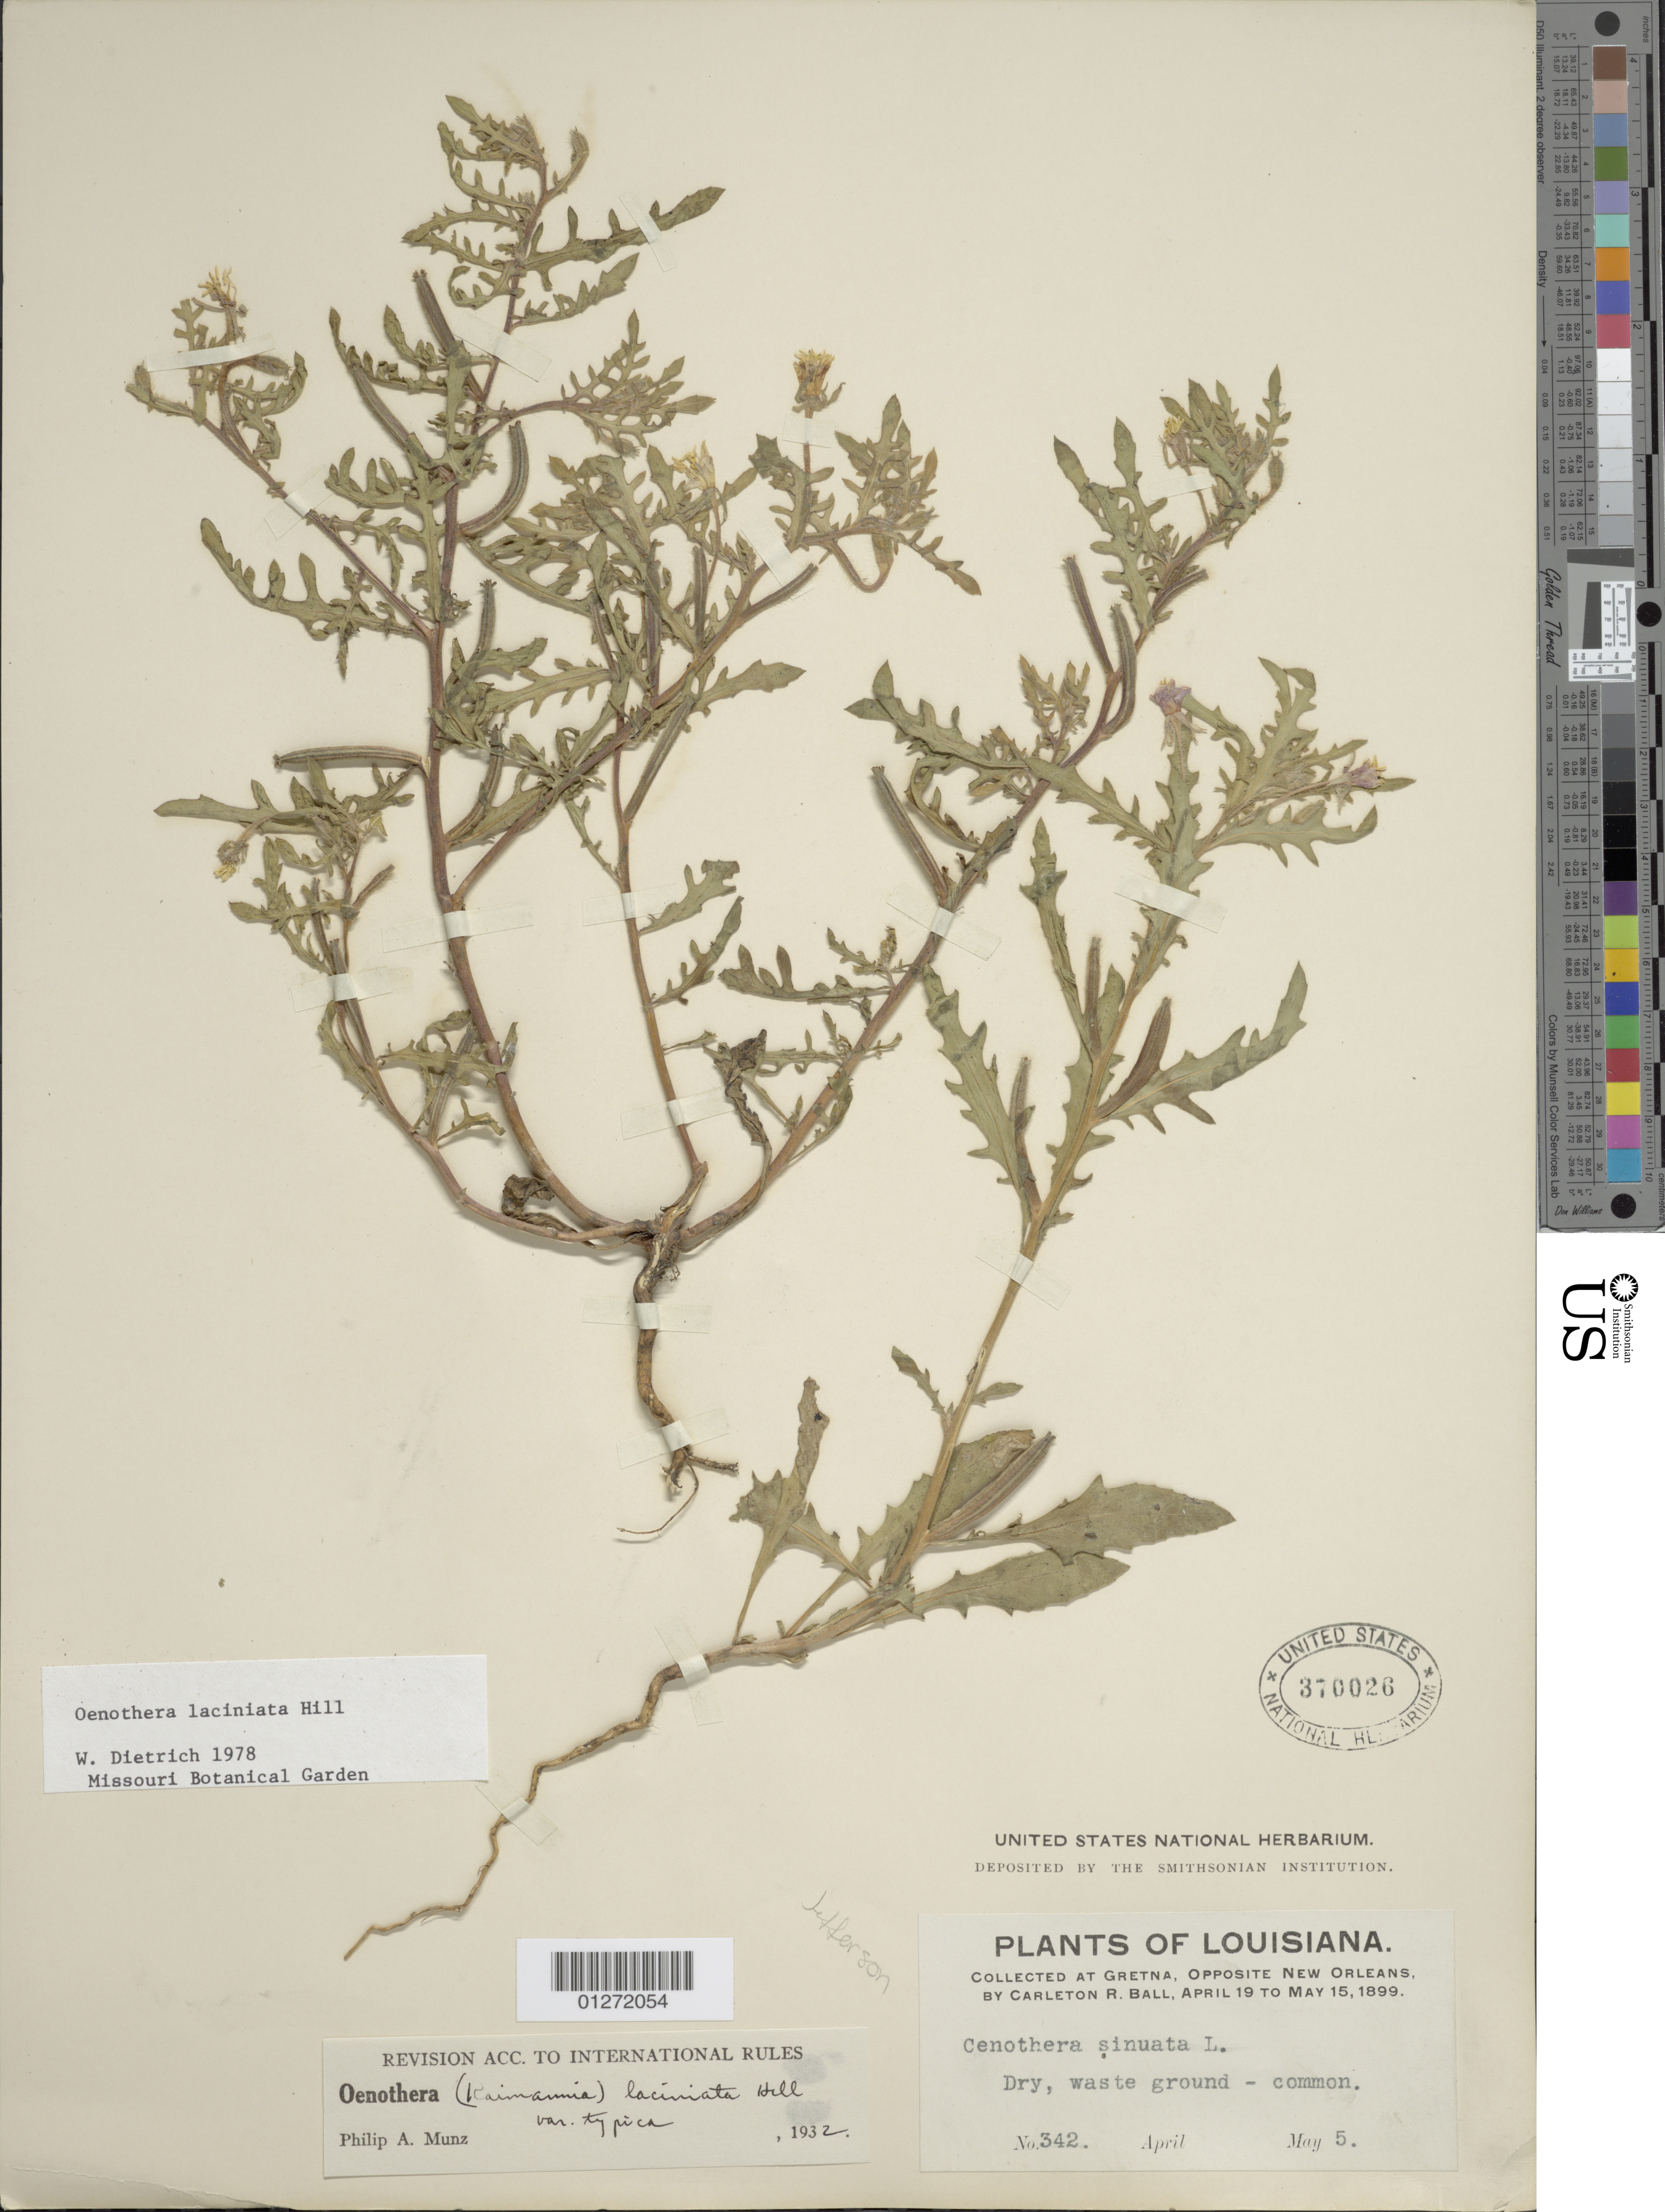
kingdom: Plantae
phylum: Tracheophyta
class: Magnoliopsida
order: Myrtales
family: Onagraceae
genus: Oenothera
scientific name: Oenothera laciniata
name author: Hill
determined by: Dietrich, W.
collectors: C. R. Ball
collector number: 342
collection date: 1899-05-05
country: United States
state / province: Louisiana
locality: Gretna, opposite New Orleans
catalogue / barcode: US 370026